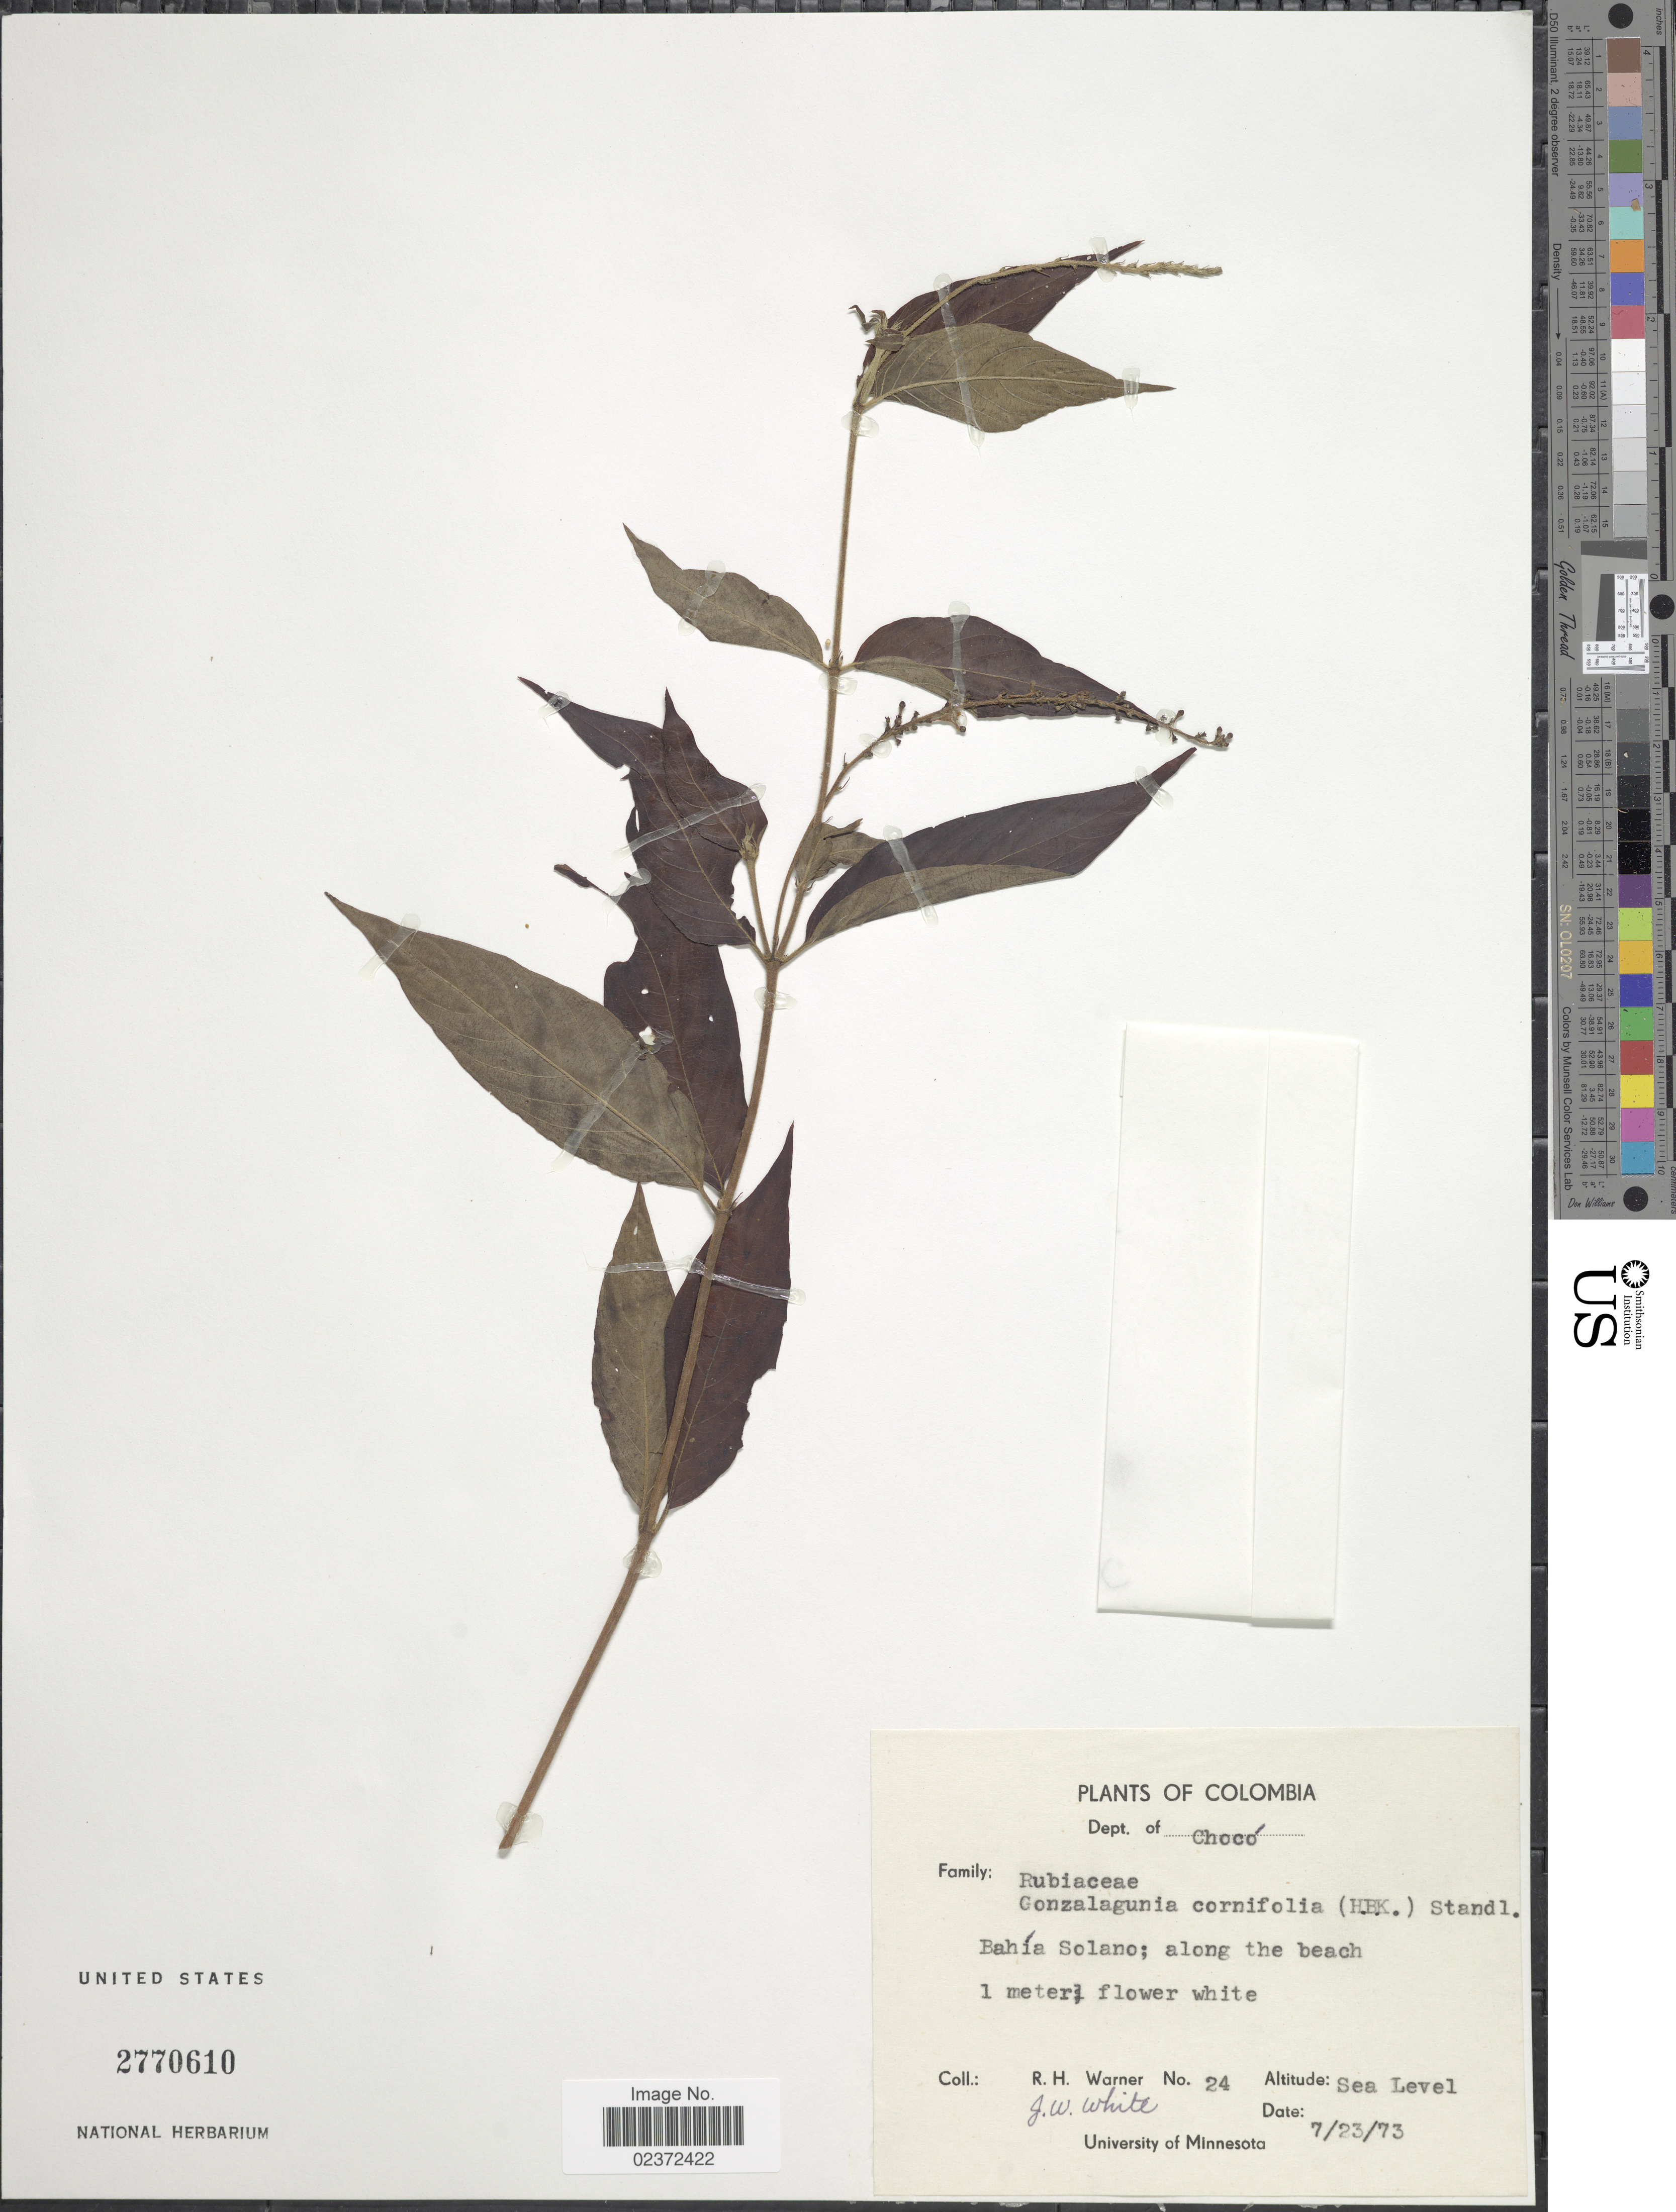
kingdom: Plantae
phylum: Tracheophyta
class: Magnoliopsida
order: Gentianales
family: Rubiaceae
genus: Gonzalagunia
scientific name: Gonzalagunia cornifolia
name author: (Kunth) Standl.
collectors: R. H. Warner & J. W. White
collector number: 24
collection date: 1973-07-23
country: Colombia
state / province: Chocó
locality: Bahía Solano; along the beach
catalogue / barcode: US 2770610